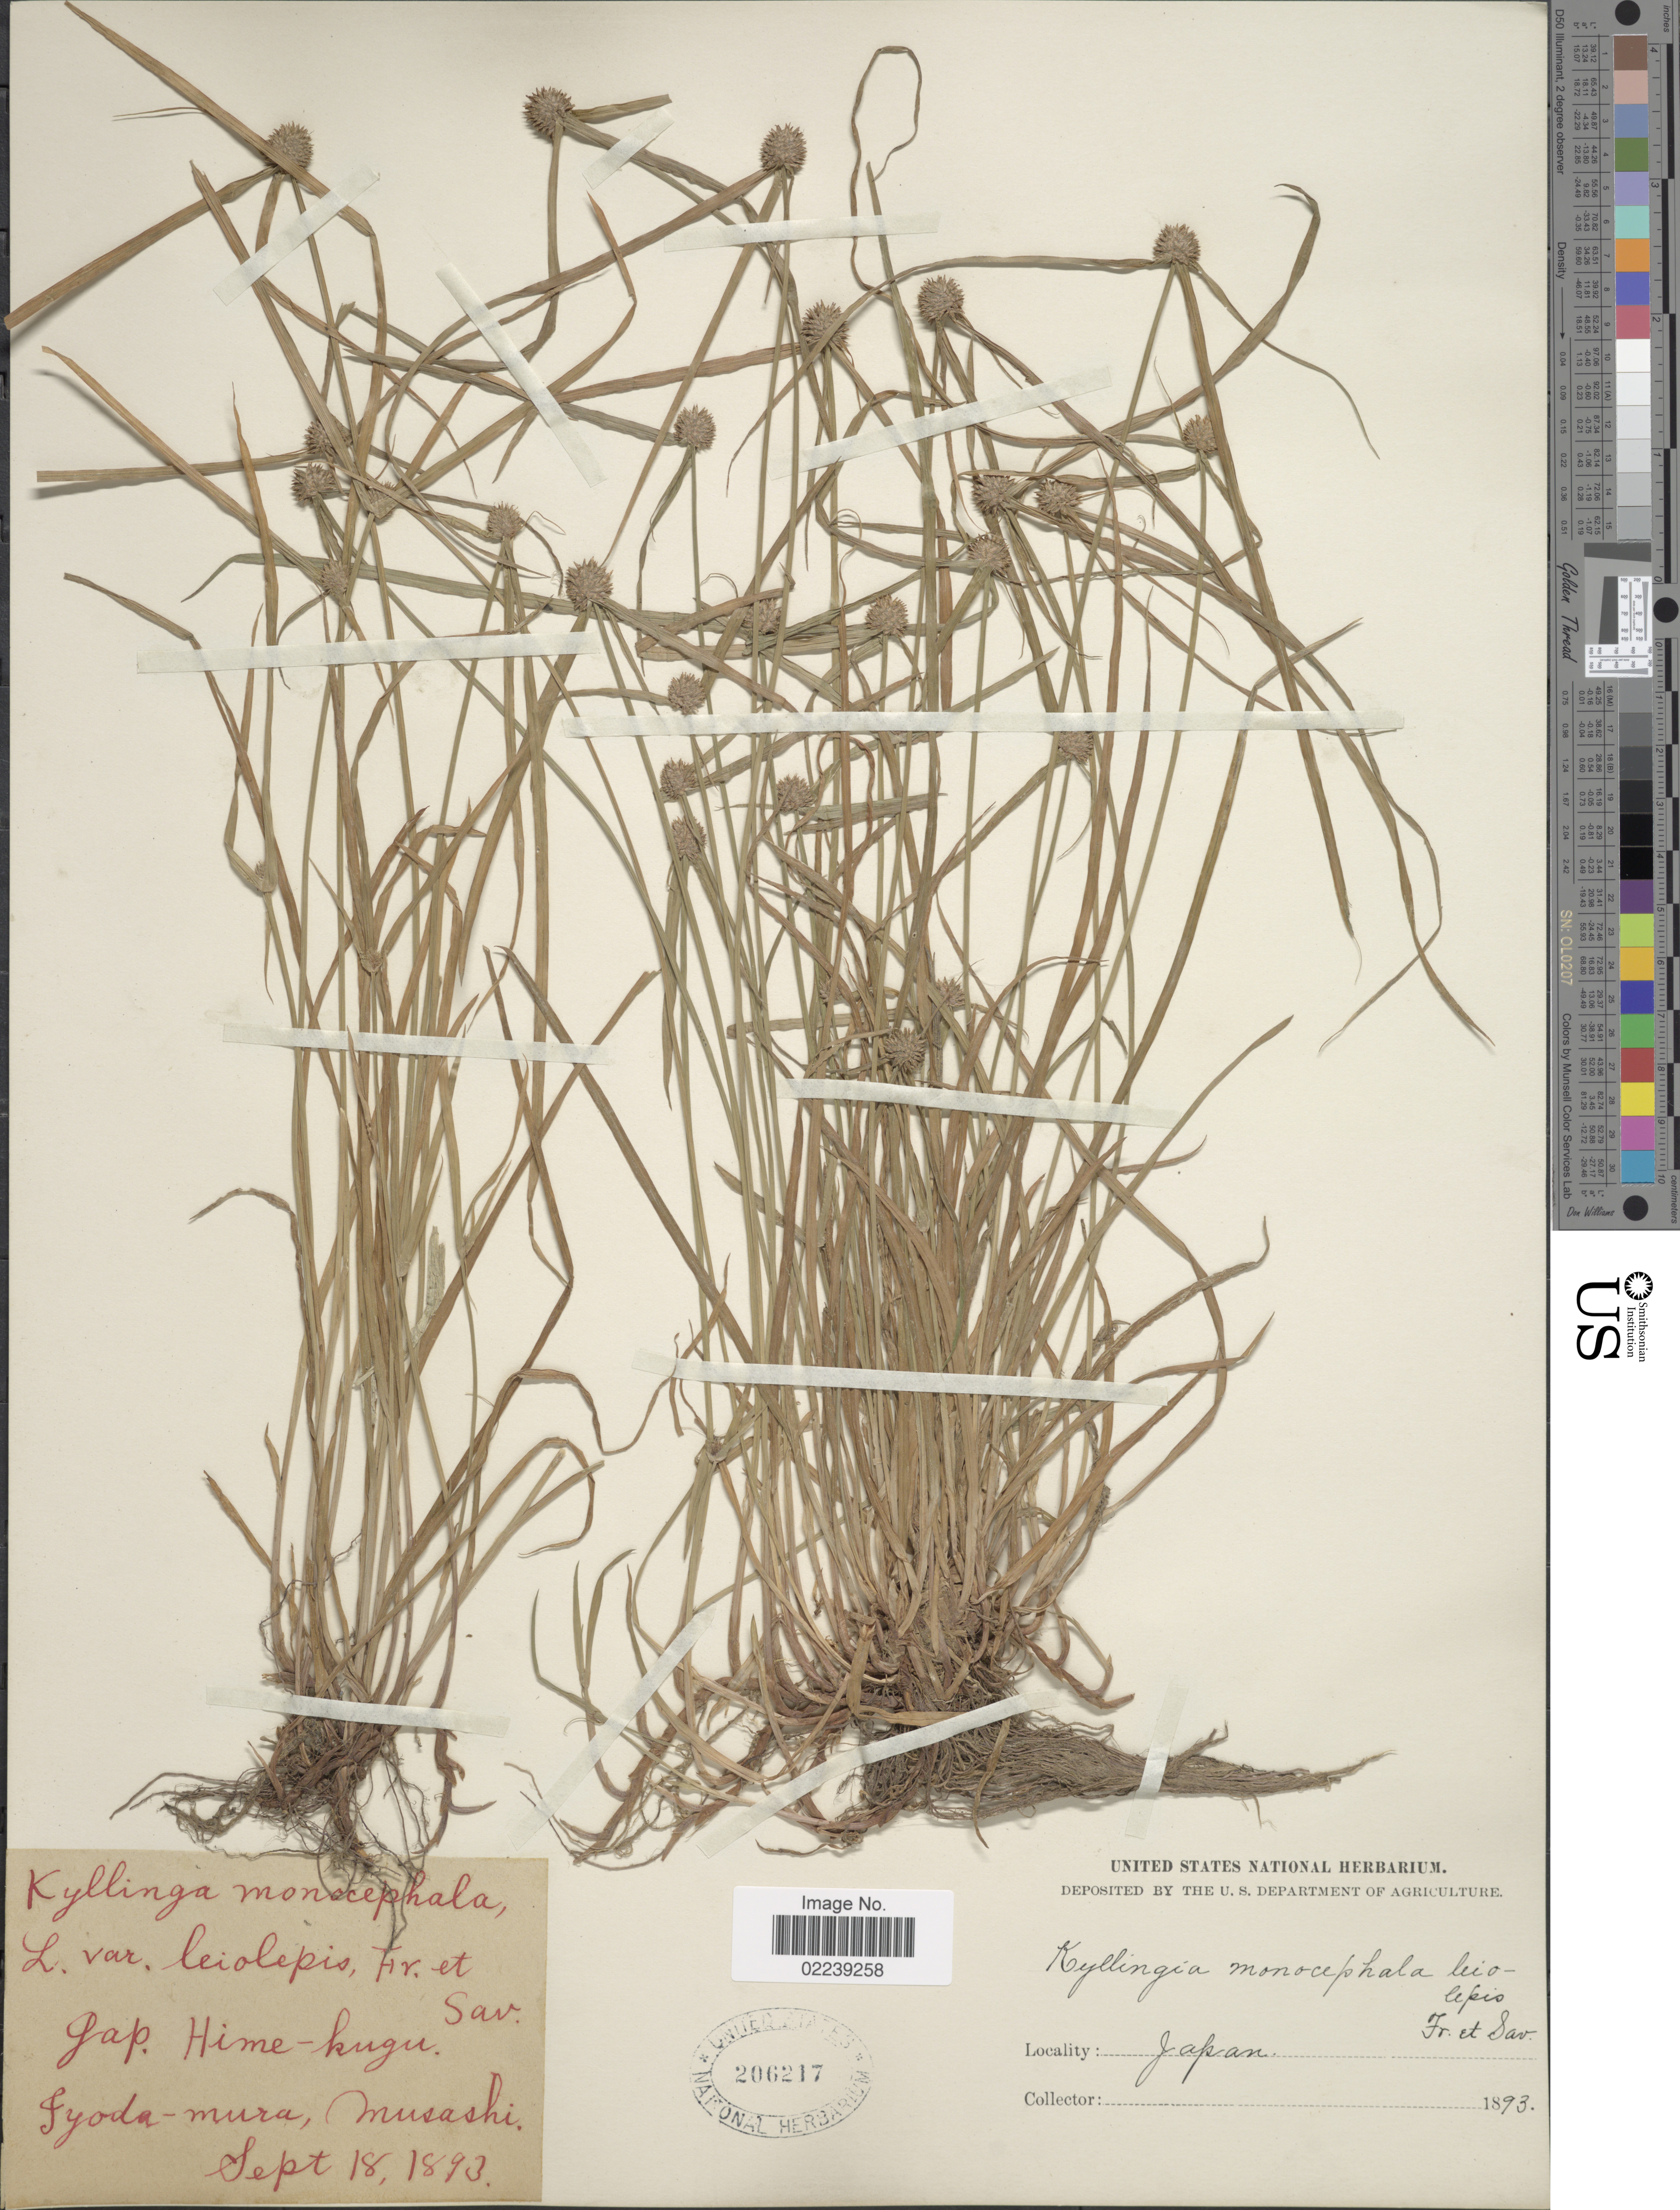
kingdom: Plantae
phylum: Tracheophyta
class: Liliopsida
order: Poales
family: Cyperaceae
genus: Cyperus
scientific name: Cyperus brevifolioides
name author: Thieret & Delahouss.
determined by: Strong, M. T., (US), Smithsonian Institution - National Museum of Natural History (UNITED STATES)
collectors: U.S. Department of Agriculture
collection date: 1893-09-18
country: Japan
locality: Fyoda-mura, Musashi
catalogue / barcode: US 206217